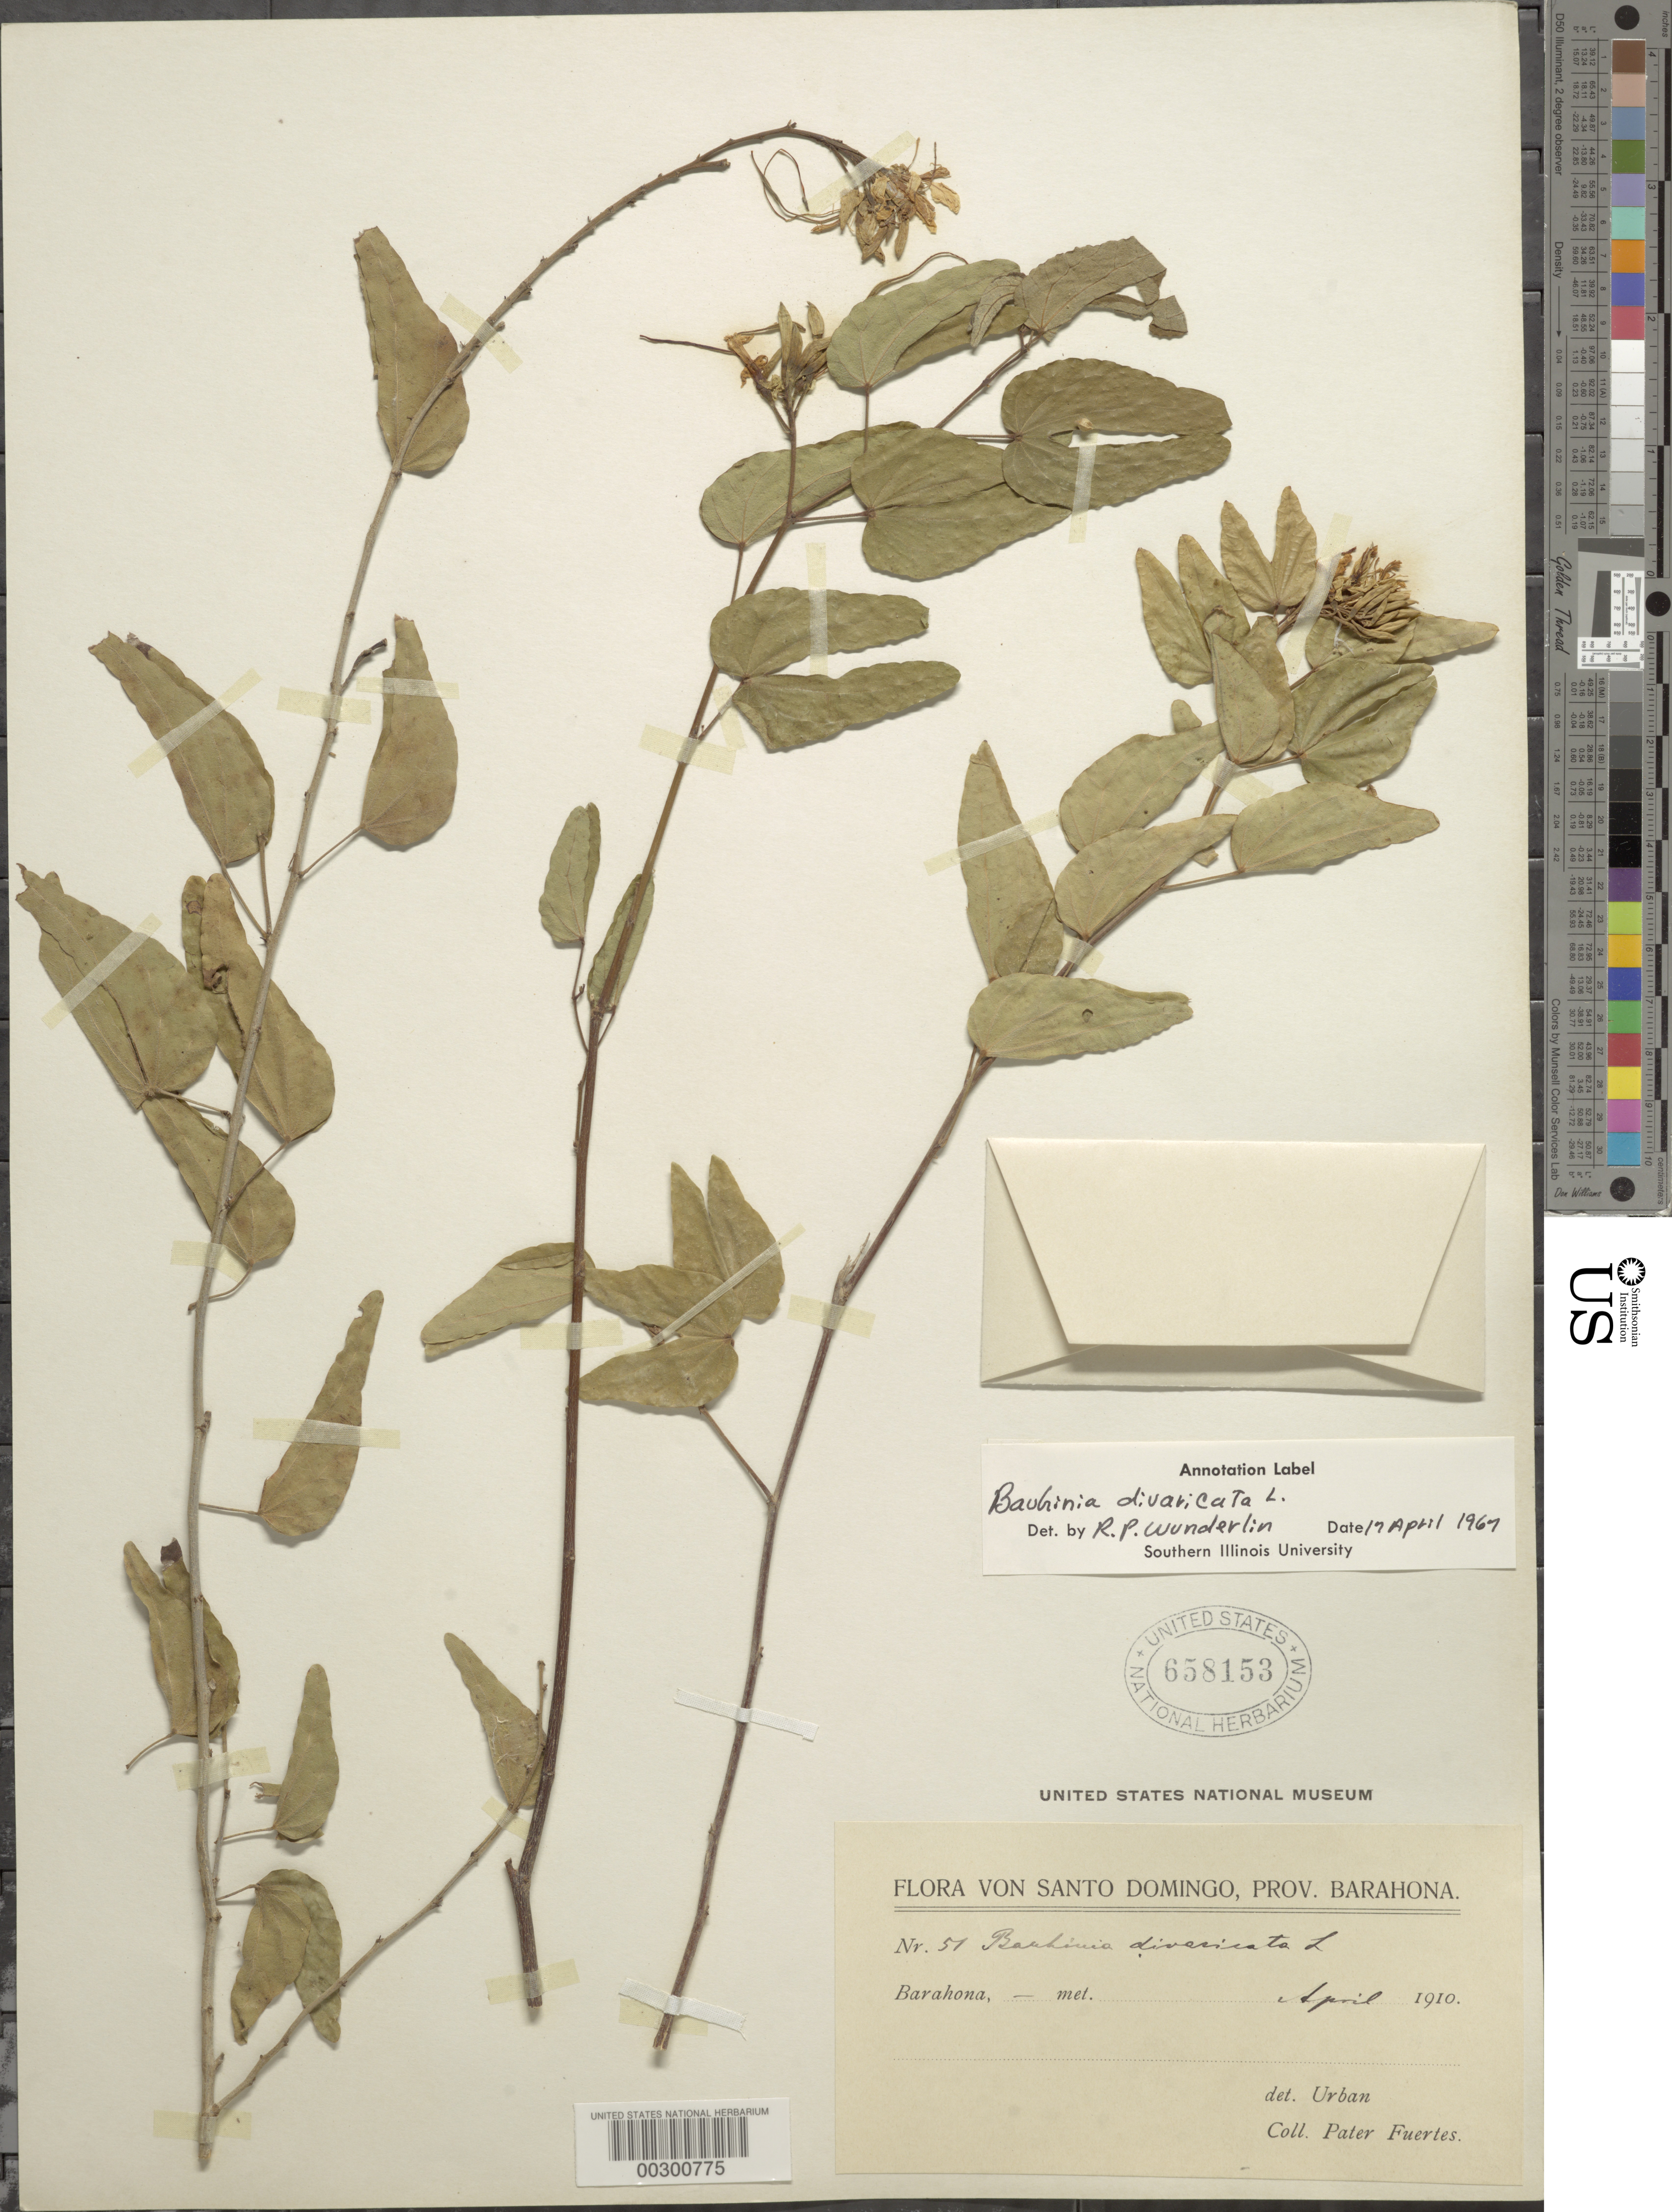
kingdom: Plantae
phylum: Tracheophyta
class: Magnoliopsida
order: Fabales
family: Fabaceae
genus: Bauhinia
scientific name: Bauhinia divaricata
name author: L.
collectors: M. D. Fuertes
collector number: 51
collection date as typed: Apr 1910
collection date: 1910-04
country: Dominican Republic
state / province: Barahona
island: Hispaniola Island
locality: Barahona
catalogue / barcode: US 658153